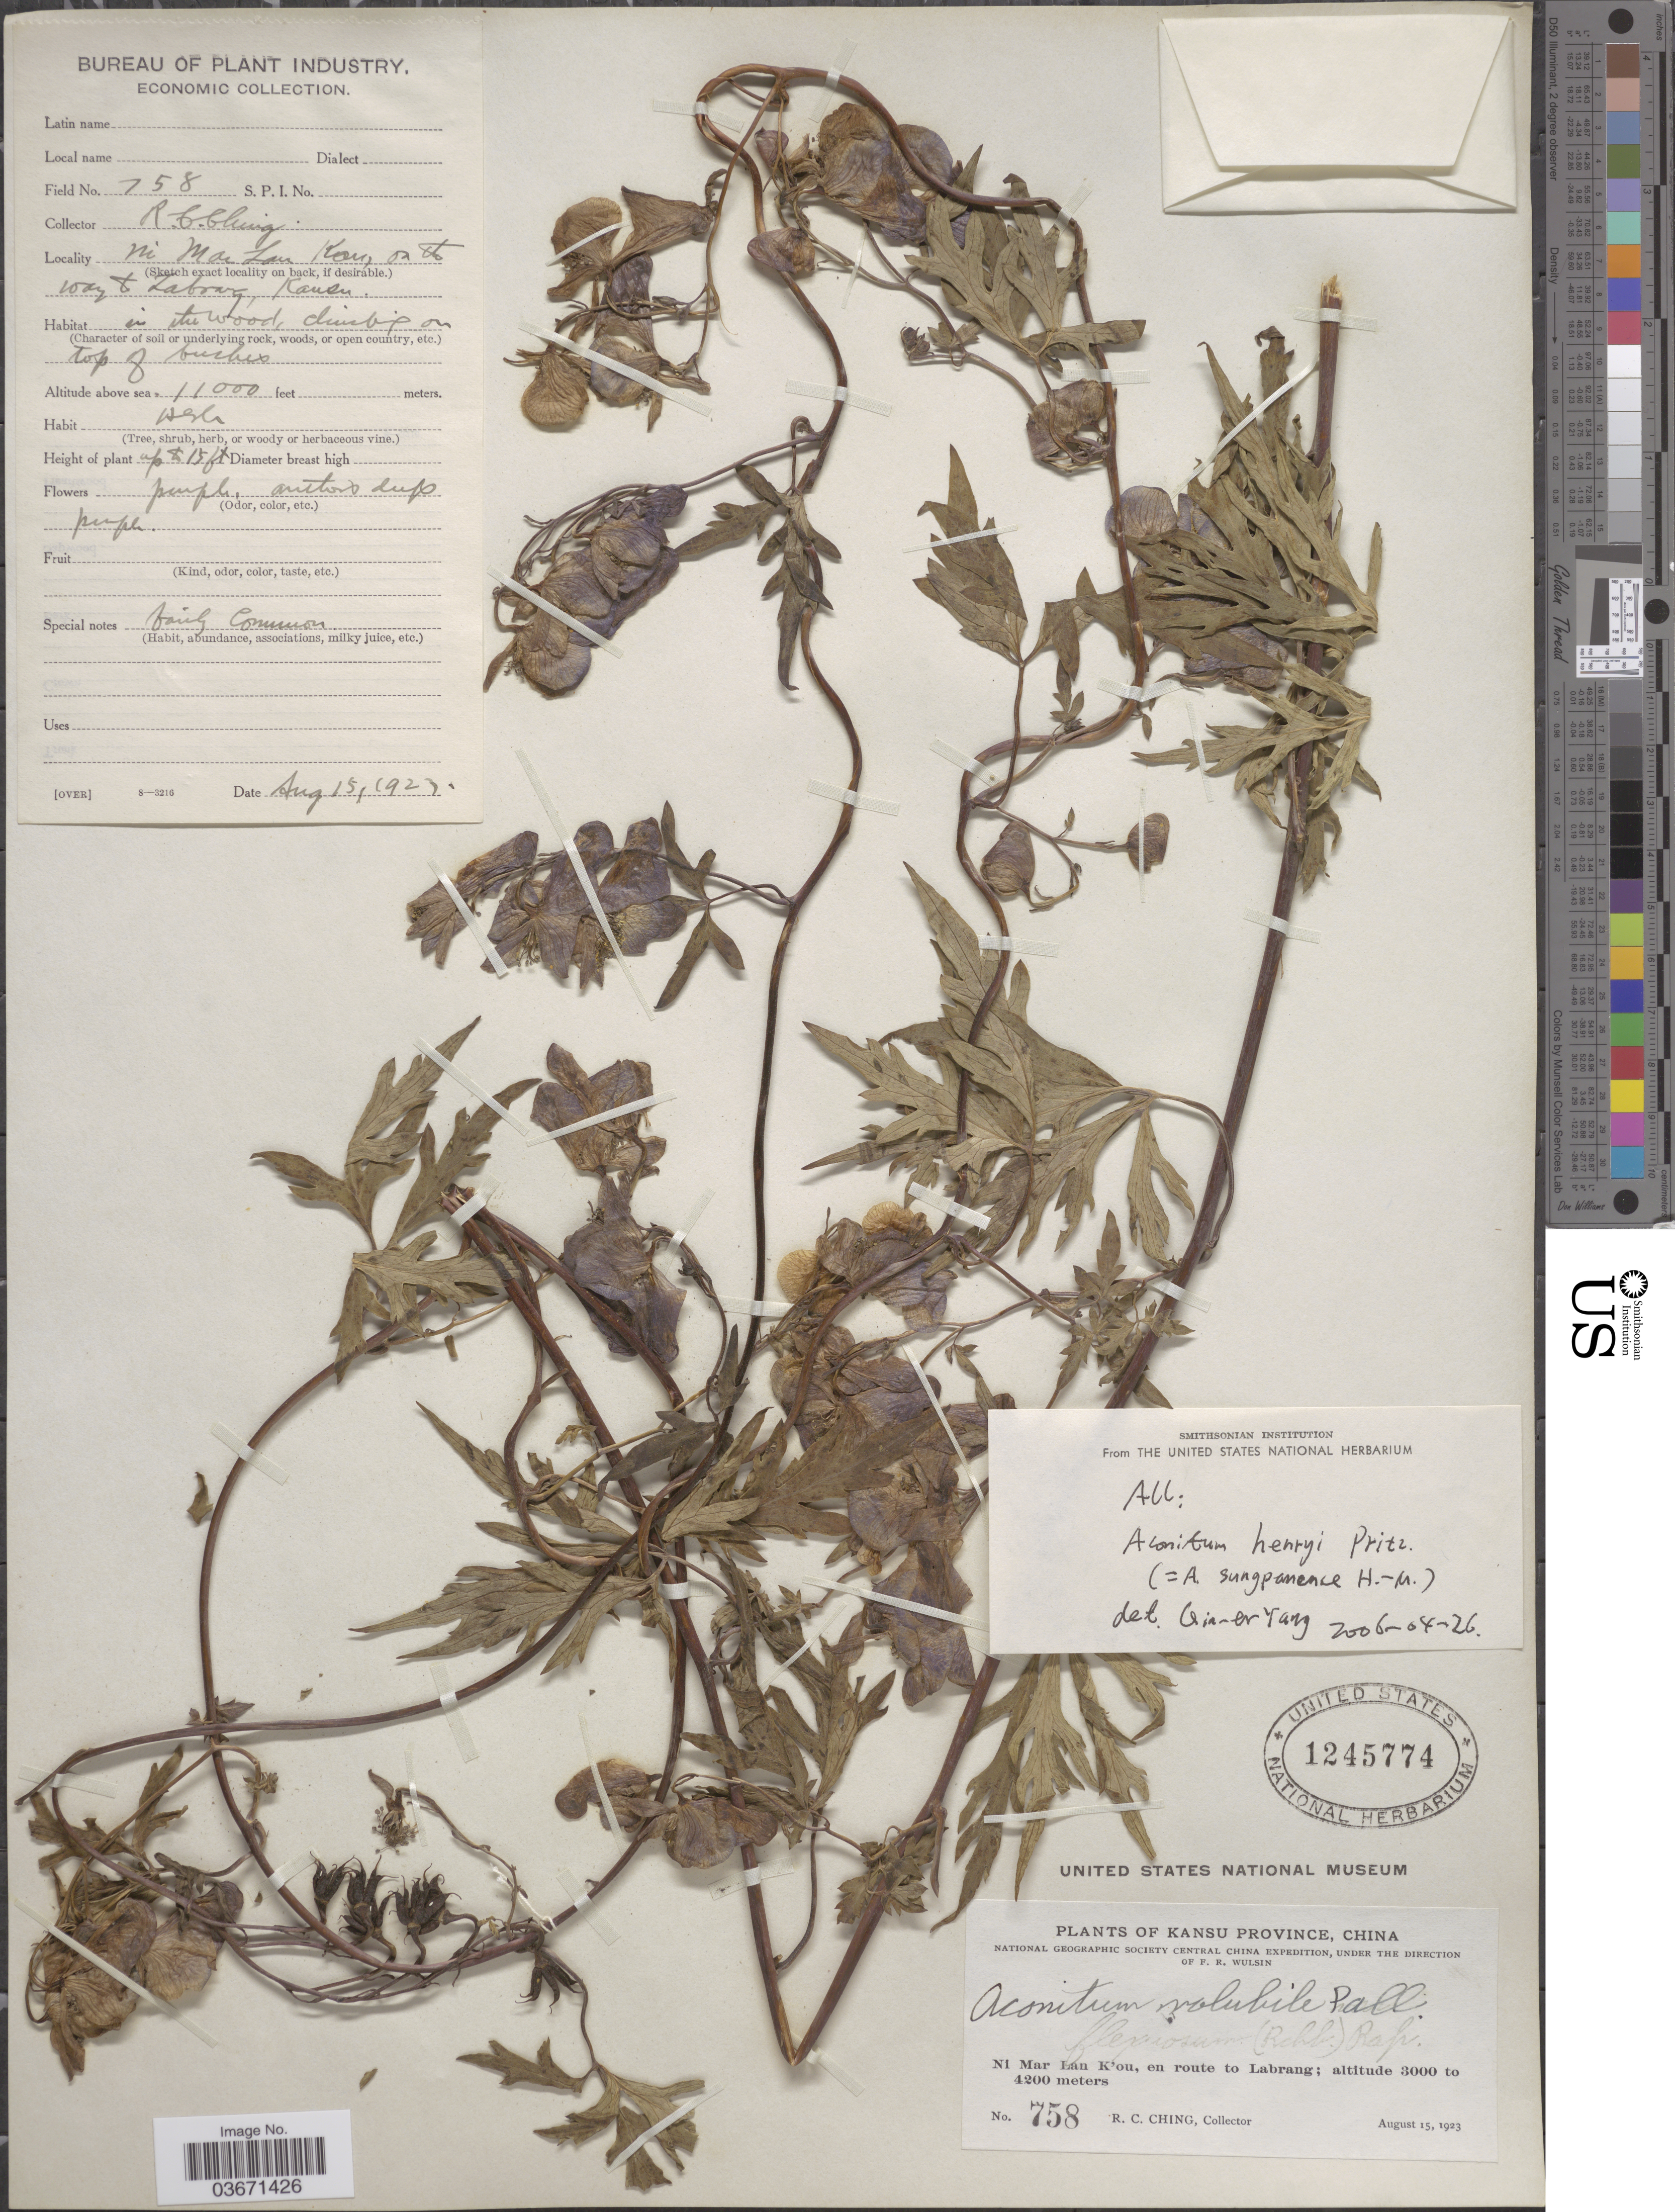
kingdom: Plantae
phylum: Tracheophyta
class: Magnoliopsida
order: Ranunculales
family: Ranunculaceae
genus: Aconitum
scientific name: Aconitum henryi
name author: E. Pritz. in Diels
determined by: Yang, Q. E.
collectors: R. C. Ching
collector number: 758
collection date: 1923-08-15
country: China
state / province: Gansu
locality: Kansu Province. Ni Mar Lan K'ou, en route to Labrang. On way to Labrang.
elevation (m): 3353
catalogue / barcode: US 1245774